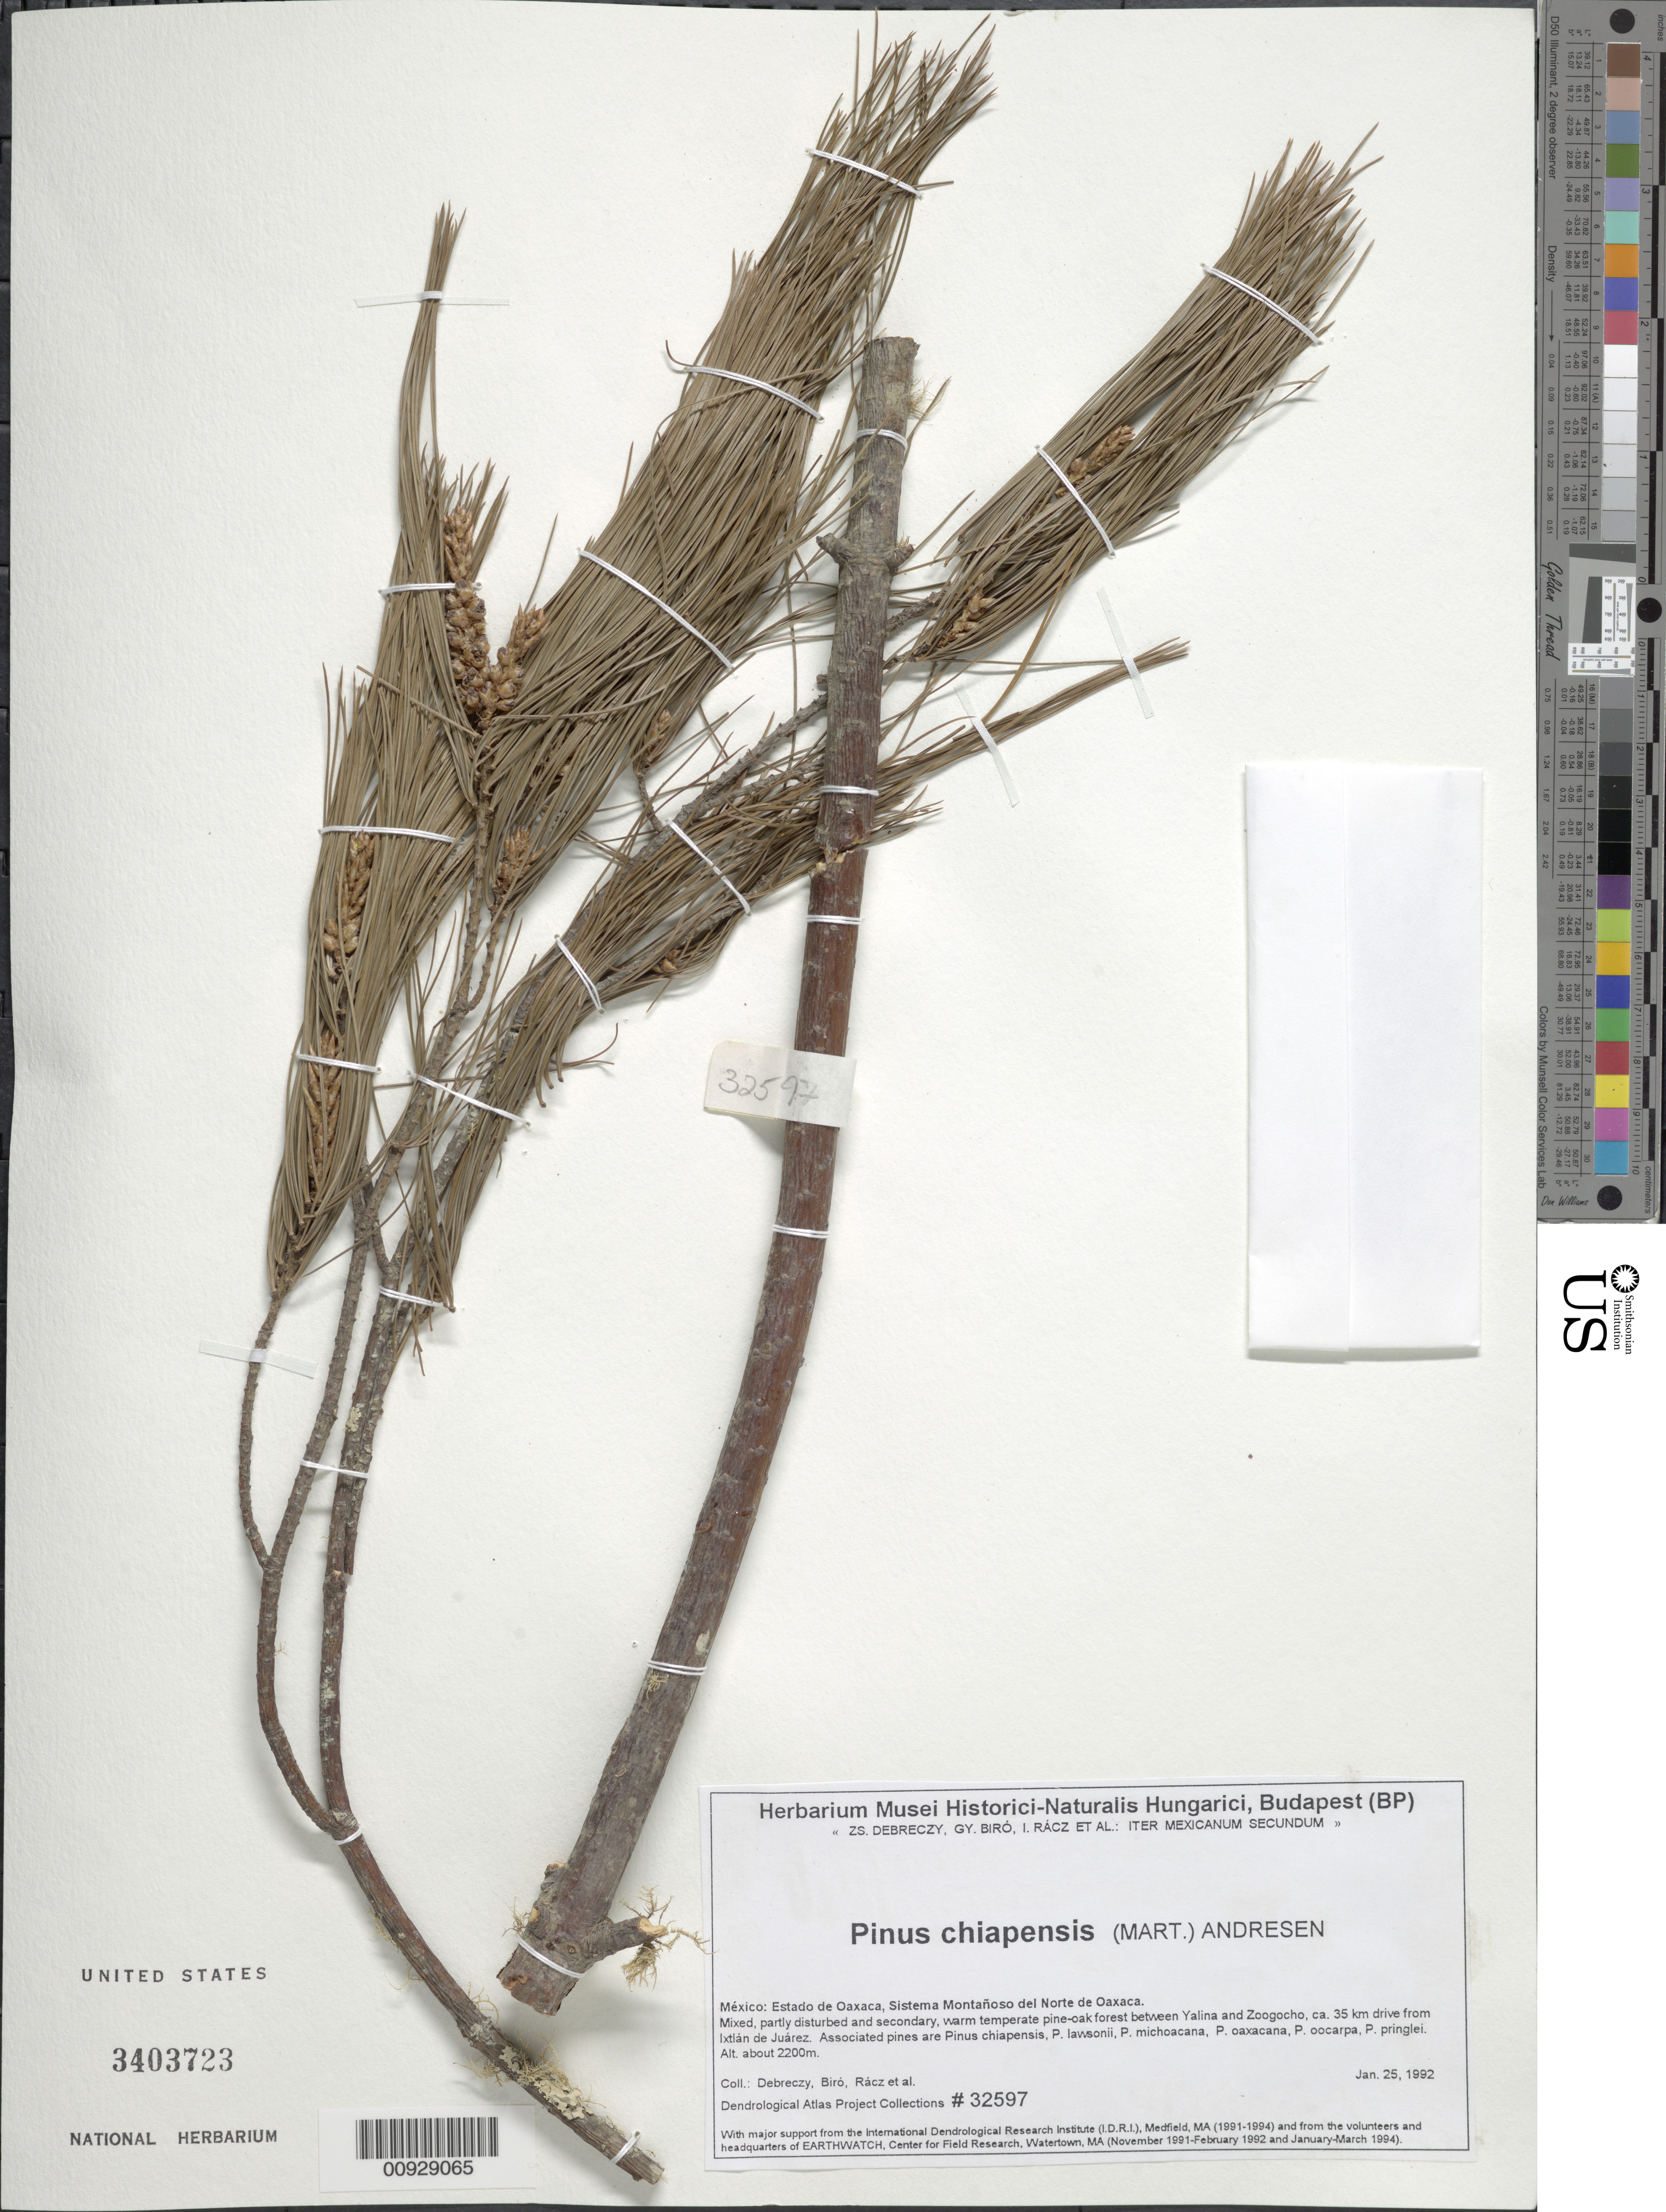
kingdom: Plantae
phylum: Tracheophyta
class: Pinopsida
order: Pinales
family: Pinaceae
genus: Pinus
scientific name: Pinus chiapensis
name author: (Martínez) Andrésen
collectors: Z. Debreczy, G. Biro, I. Rácz & et al.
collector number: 32597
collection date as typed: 25 Jan 1992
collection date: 1992-01-25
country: Mexico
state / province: Oaxaca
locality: Between Yalina and Zoogocho, ca. 35 km. drive from Ixtlán de Juárez. Sistema Montañoso del Norte de Oaxaca.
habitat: Mixed, partly disturbed and secondary, warm temperate pine-oak forest. Associated pines are Pinus chiapensis, P. lawsonii, P. michoacana, P. oaxacana, P. oocarpa, P. pringlei.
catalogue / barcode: US 3403723